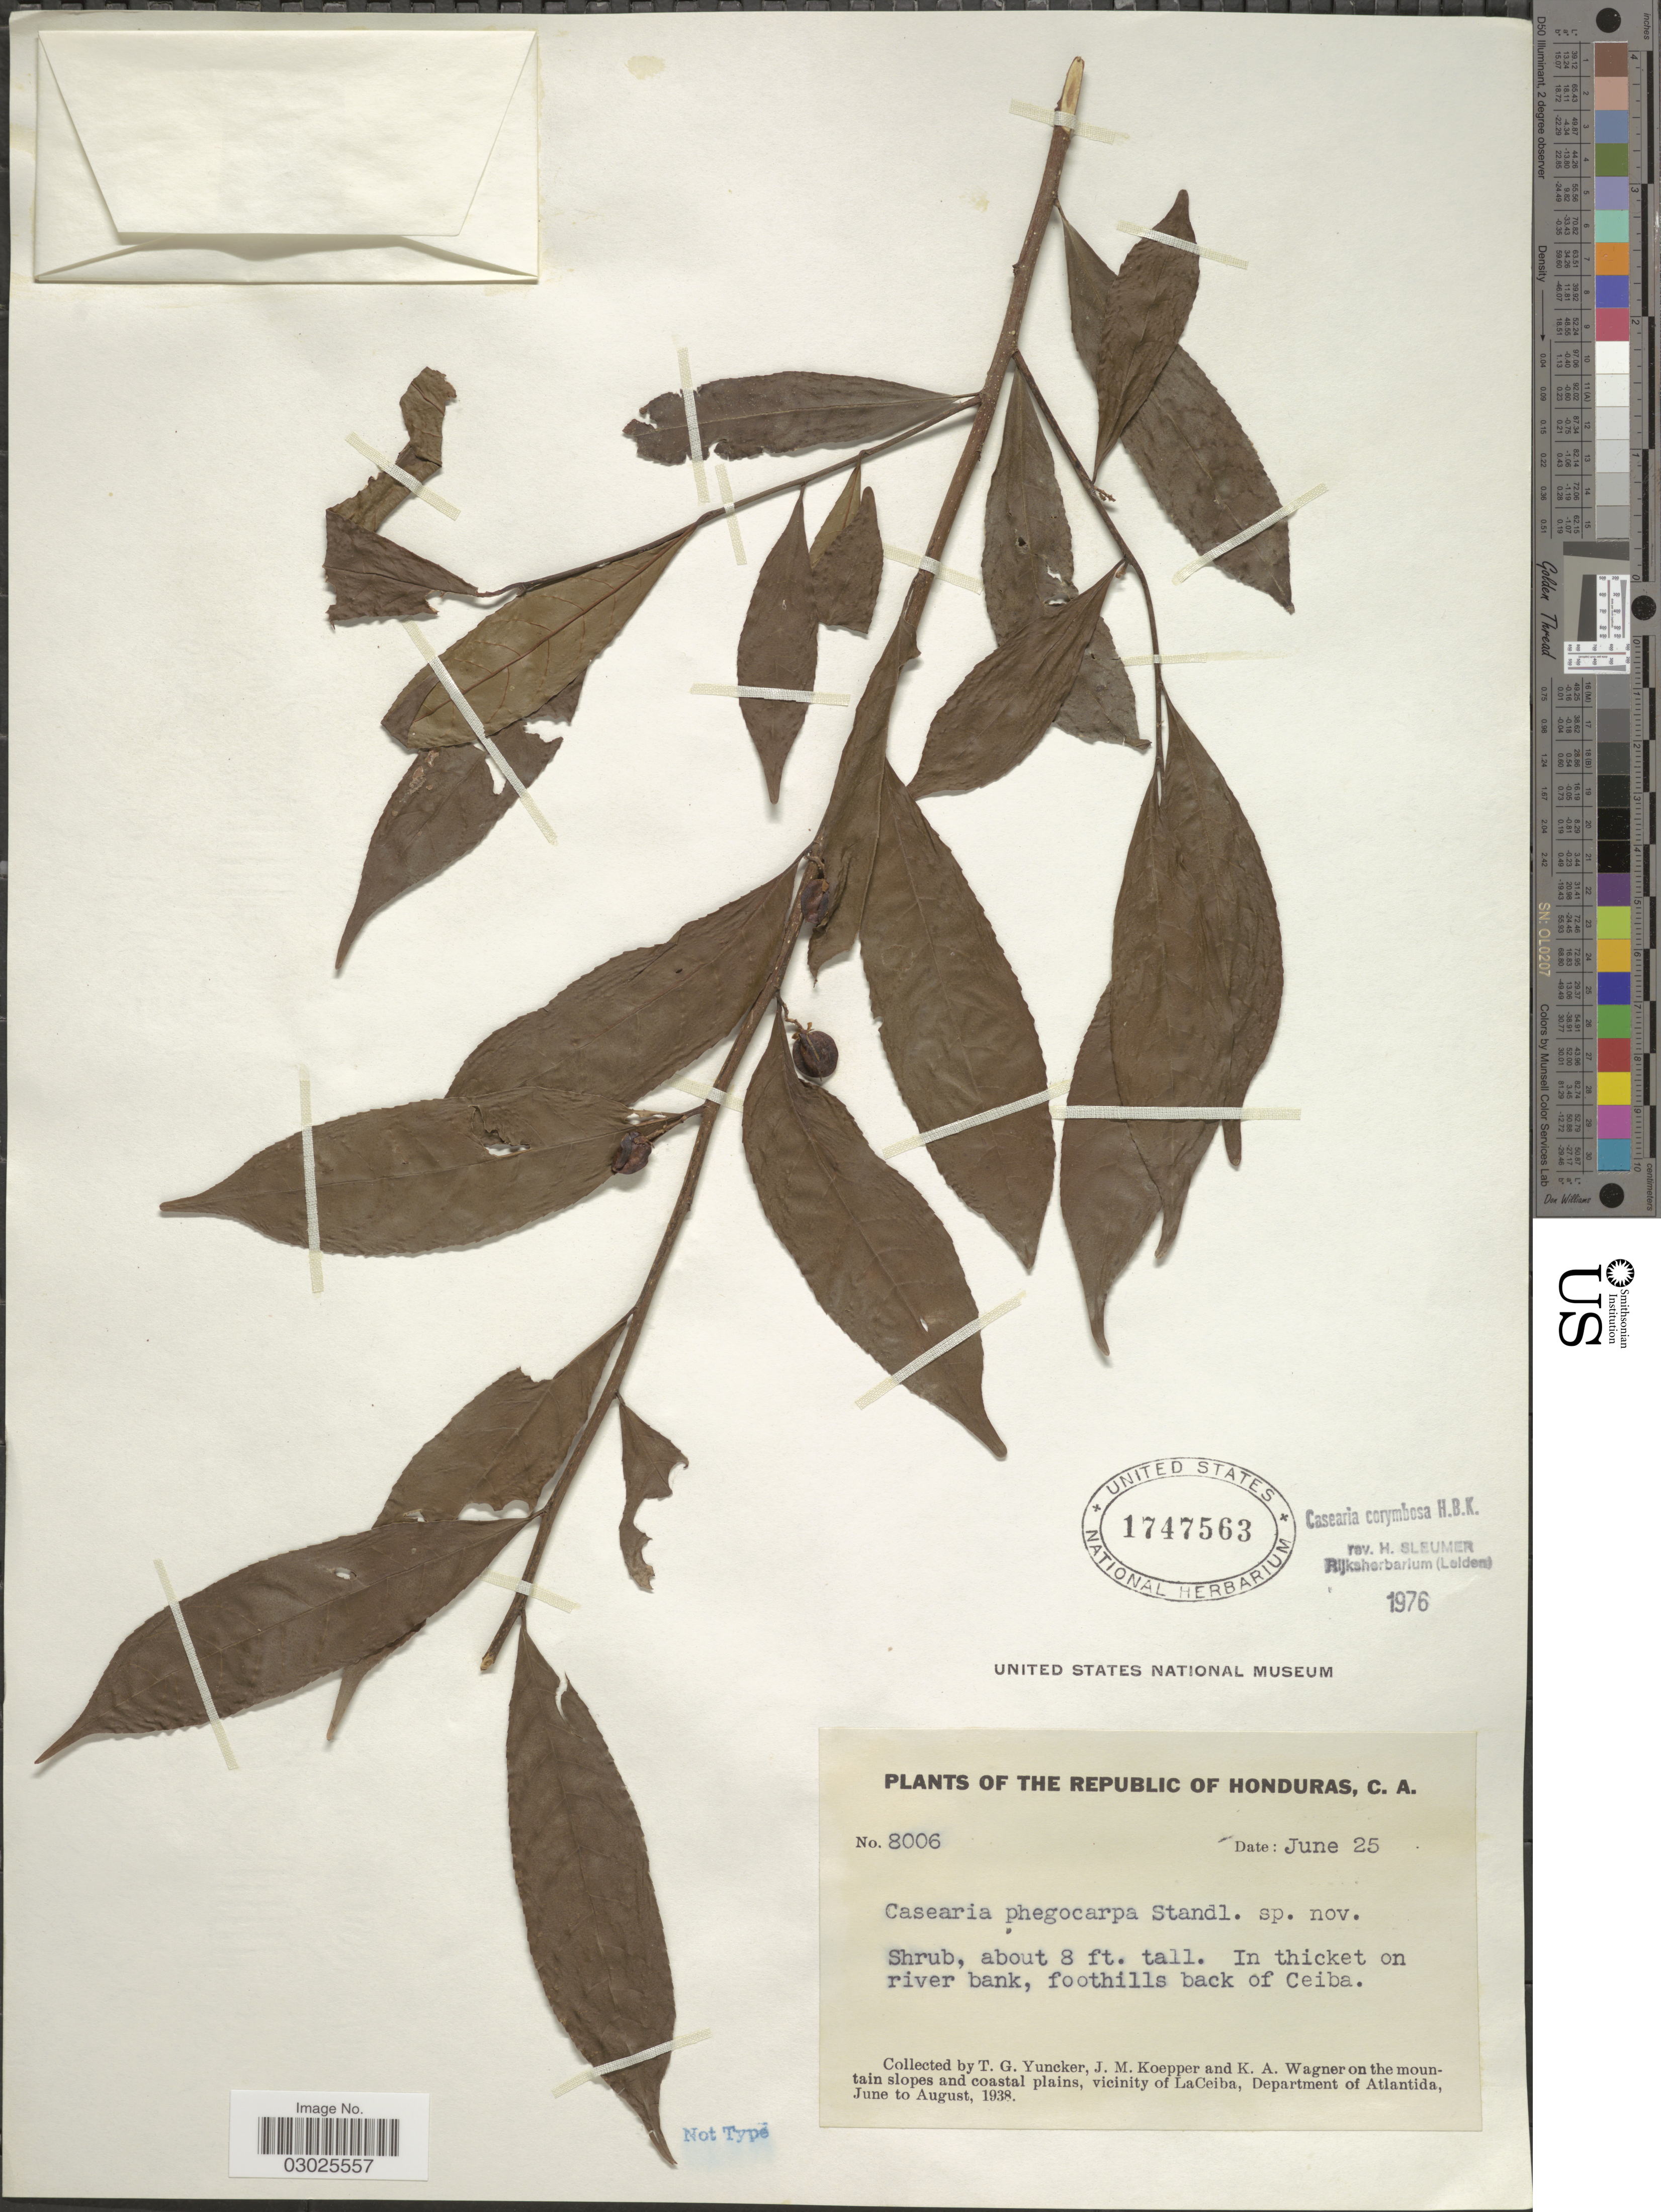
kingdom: Plantae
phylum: Tracheophyta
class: Magnoliopsida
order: Malpighiales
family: Salicaceae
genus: Casearia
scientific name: Casearia corymbosa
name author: Kunth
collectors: T. G. Yuncker, J. M. Koepper & K. A. Wagner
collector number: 8006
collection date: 1938-06-25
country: Honduras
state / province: Atlántida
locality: The Republic of Honduras. In thicket on river bank, foothills back of Ceiba, on the mountain slopes and coastal plains, vicinity of LaCeiba, Department of Atlantida.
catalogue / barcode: US 1747563